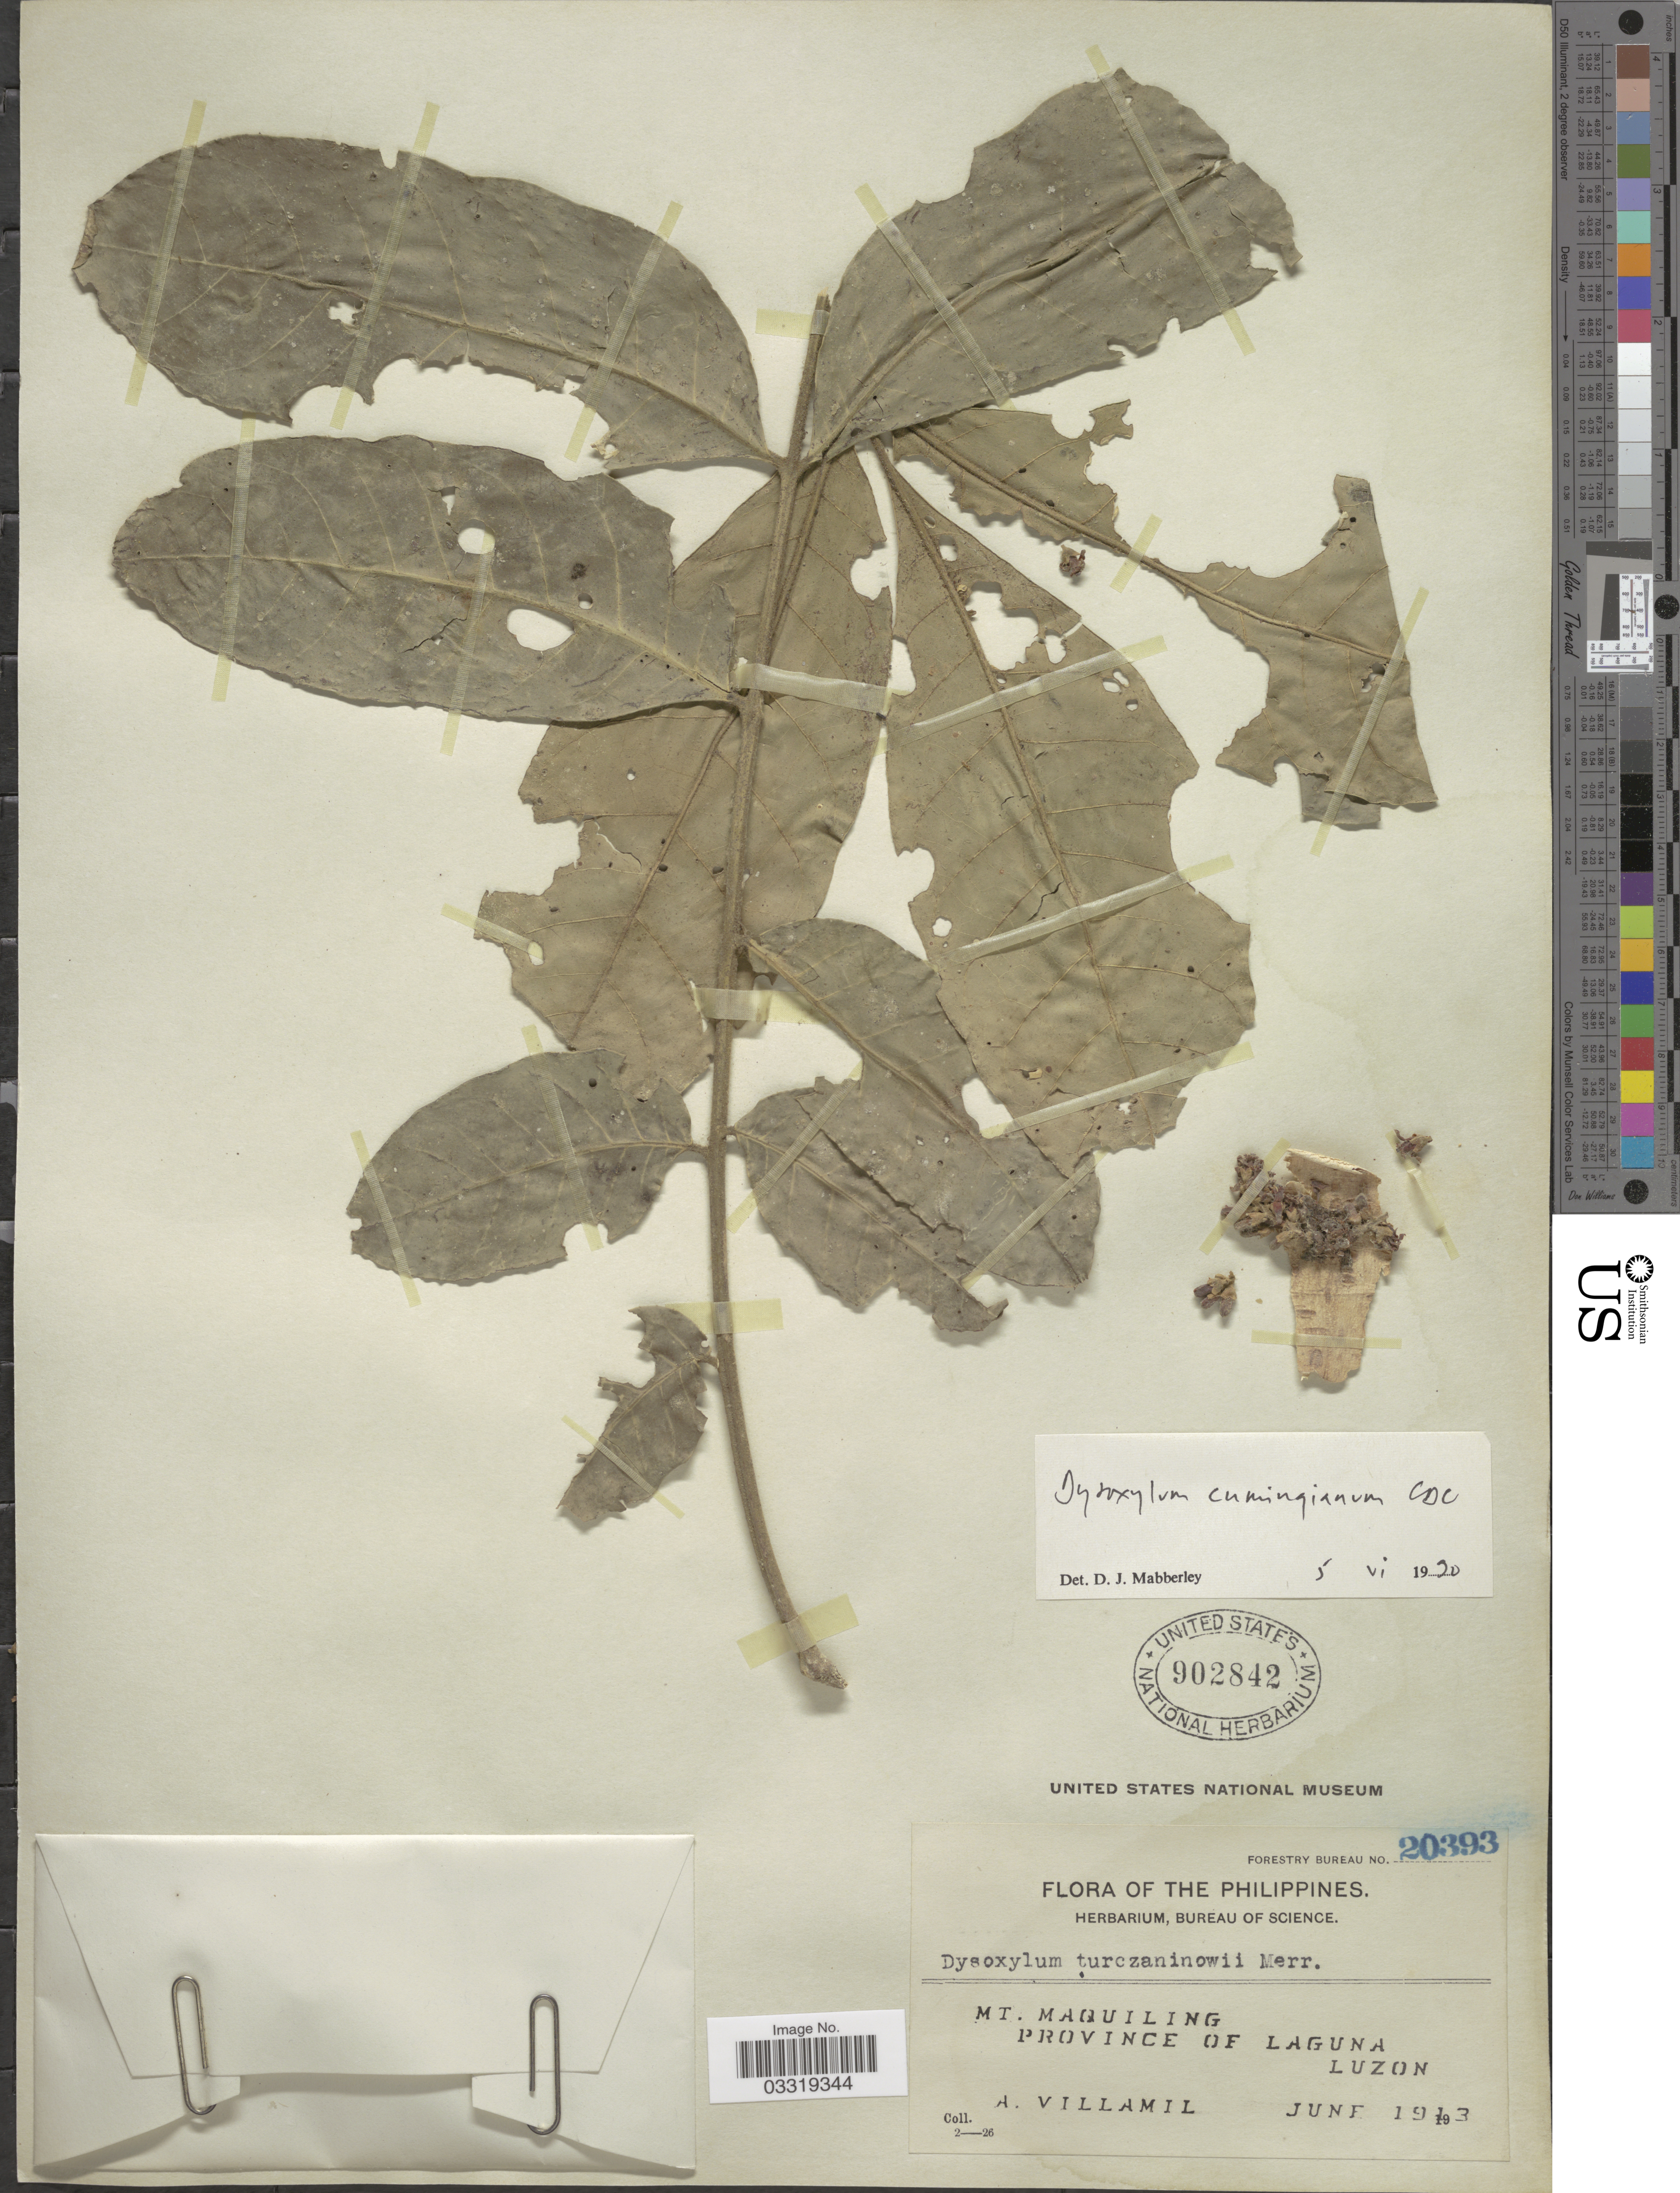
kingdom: Plantae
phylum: Tracheophyta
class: Magnoliopsida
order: Sapindales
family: Meliaceae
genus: Epicharis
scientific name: Epicharis cumingiana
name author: (C. DC.) Harms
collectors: A. Villamil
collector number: Forestry Bureau 20393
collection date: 1913-06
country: Philippines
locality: Mt. Maquiling, Province of Laguna, Luzon.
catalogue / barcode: US 902842